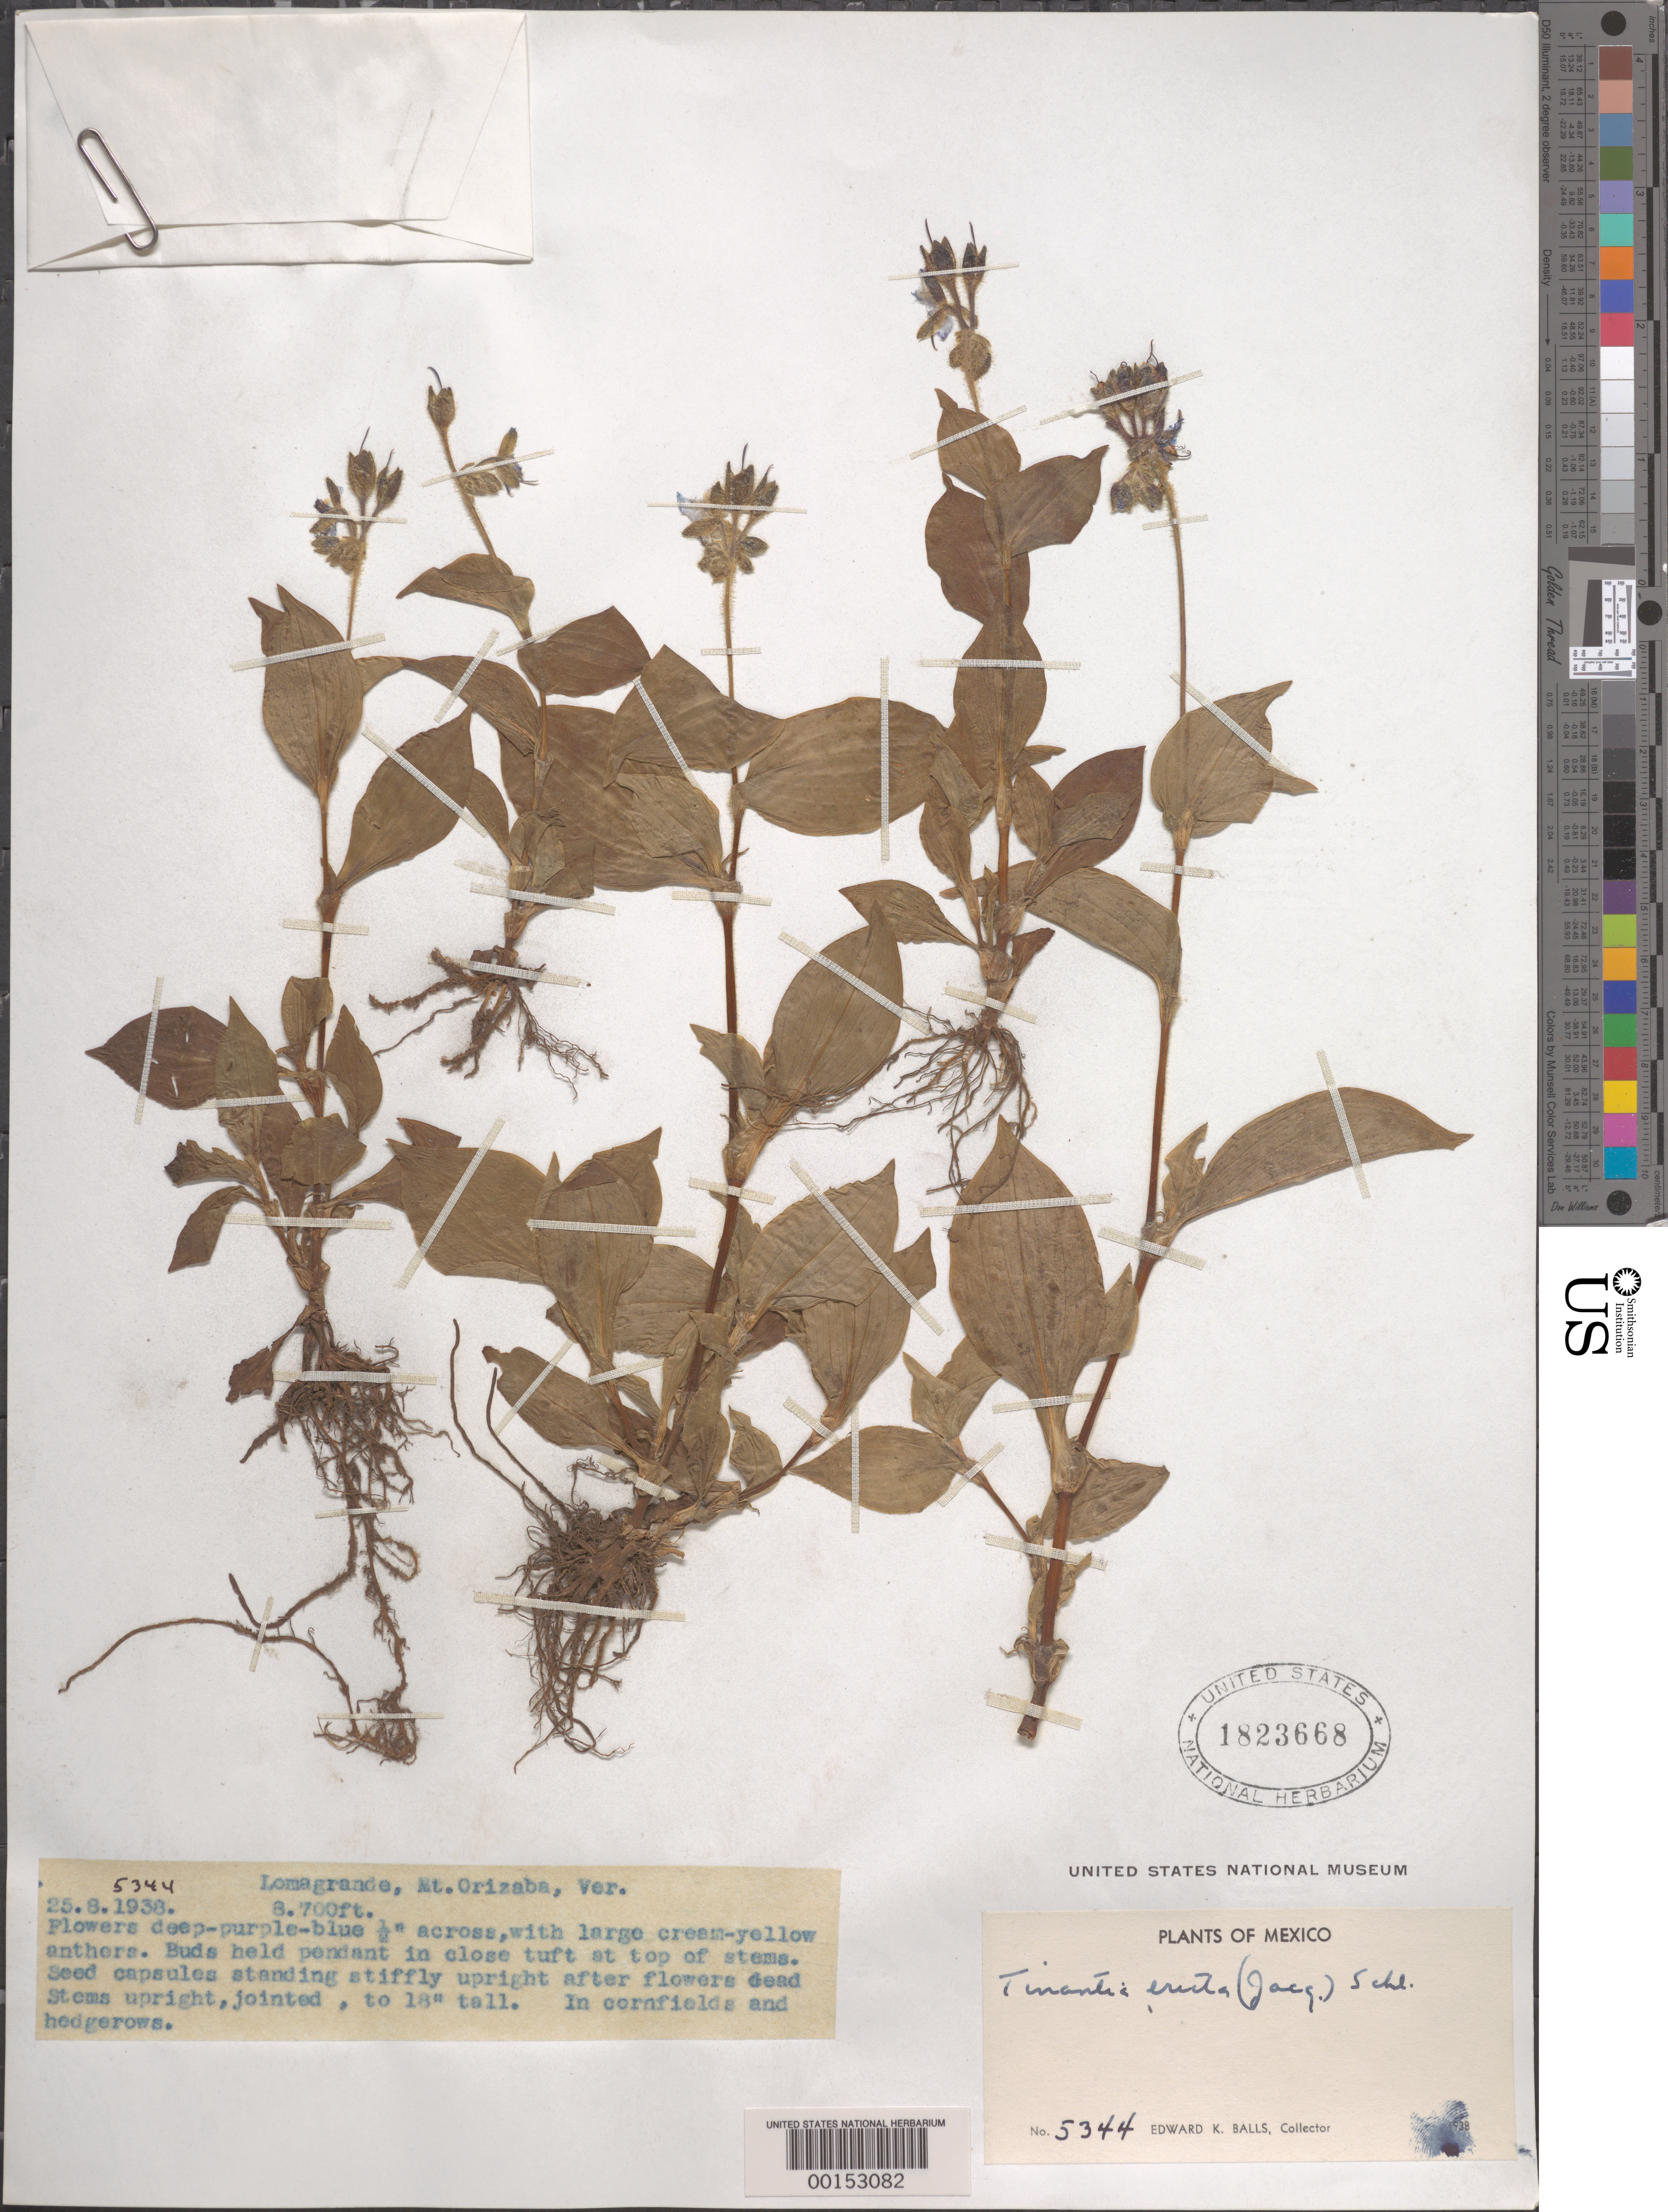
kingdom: Plantae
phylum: Tracheophyta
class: Liliopsida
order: Commelinales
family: Commelinaceae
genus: Tinantia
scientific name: Tinantia erecta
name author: (Jacq.) Fenzl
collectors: E. K. Balls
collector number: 5344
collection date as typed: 25 Aug 1938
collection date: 1938-08-25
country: Mexico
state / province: Veracruz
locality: Mt. Orizaba, lomagrande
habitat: Cornfields and hedgerows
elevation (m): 2654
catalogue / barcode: US 1823668